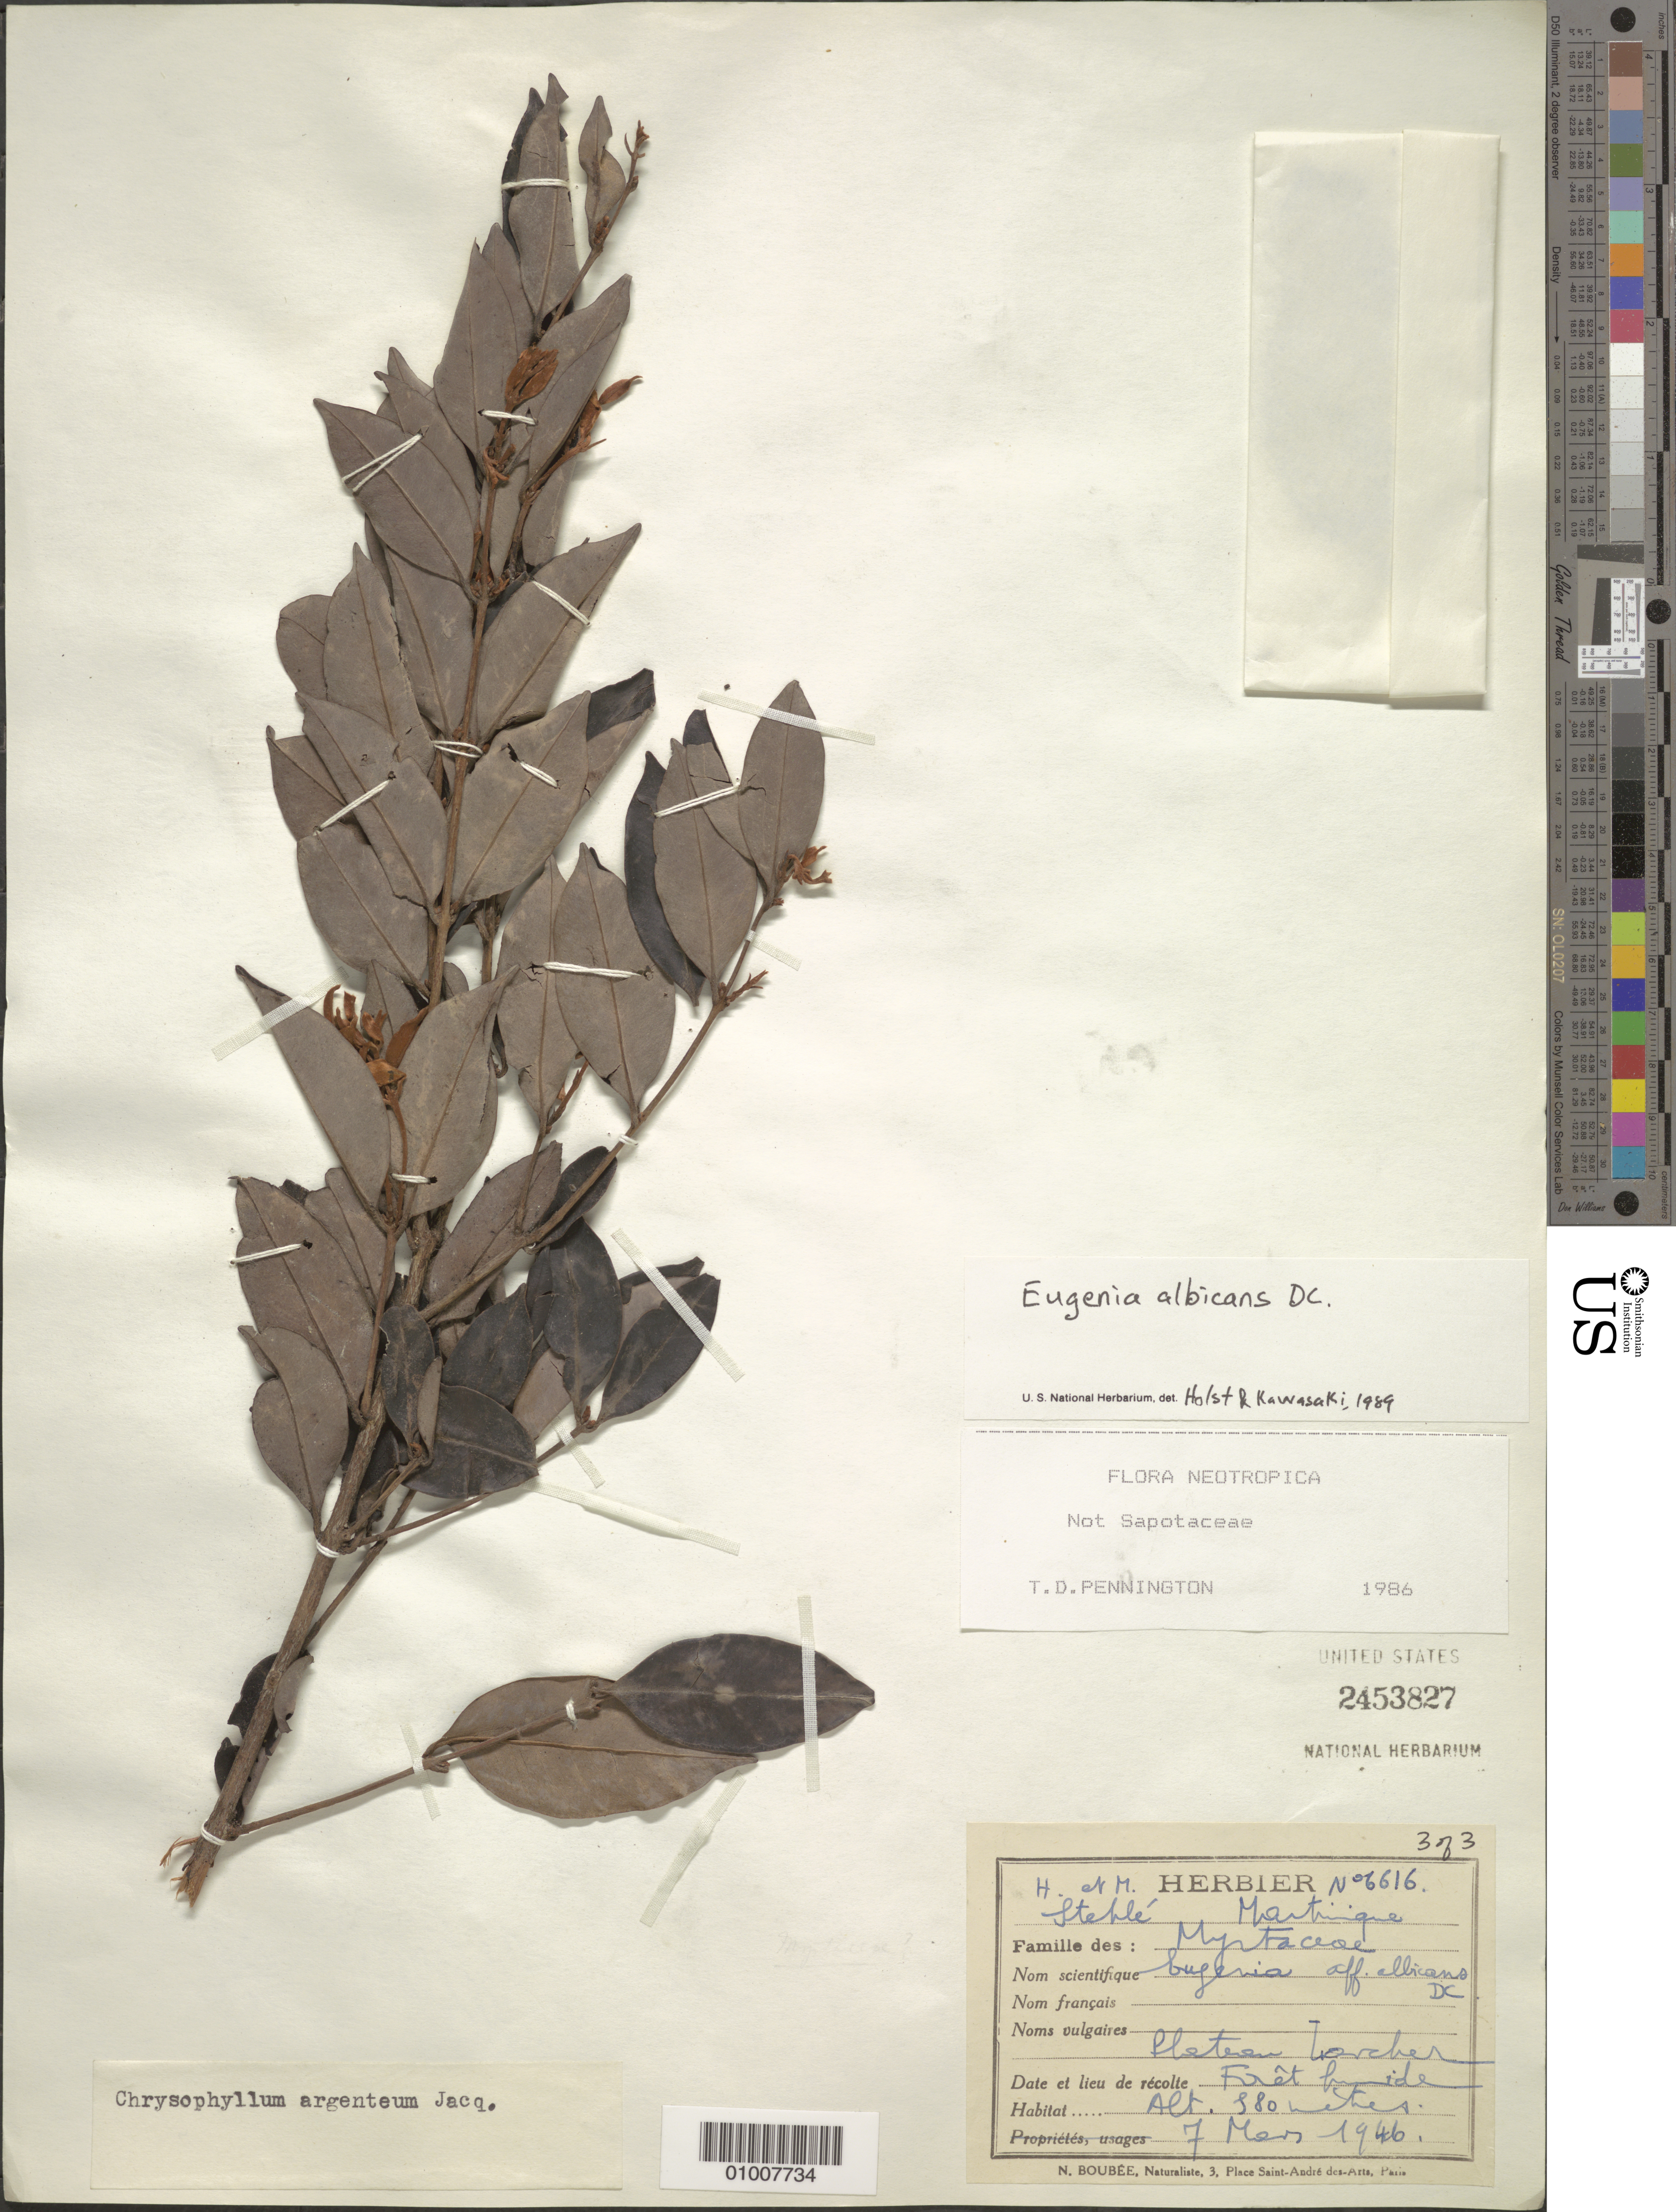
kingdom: Plantae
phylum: Tracheophyta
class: Magnoliopsida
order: Myrtales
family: Myrtaceae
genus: Eugenia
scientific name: Eugenia albicans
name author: (O. Berg) Urb.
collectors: H. Stehlé & M. Stehlé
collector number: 6616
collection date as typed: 07 Mar 1946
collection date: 1946-03-07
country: Martinique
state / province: Saint-Pierre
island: Martinique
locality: Plateau Larcher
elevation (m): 580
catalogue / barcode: US 2453827